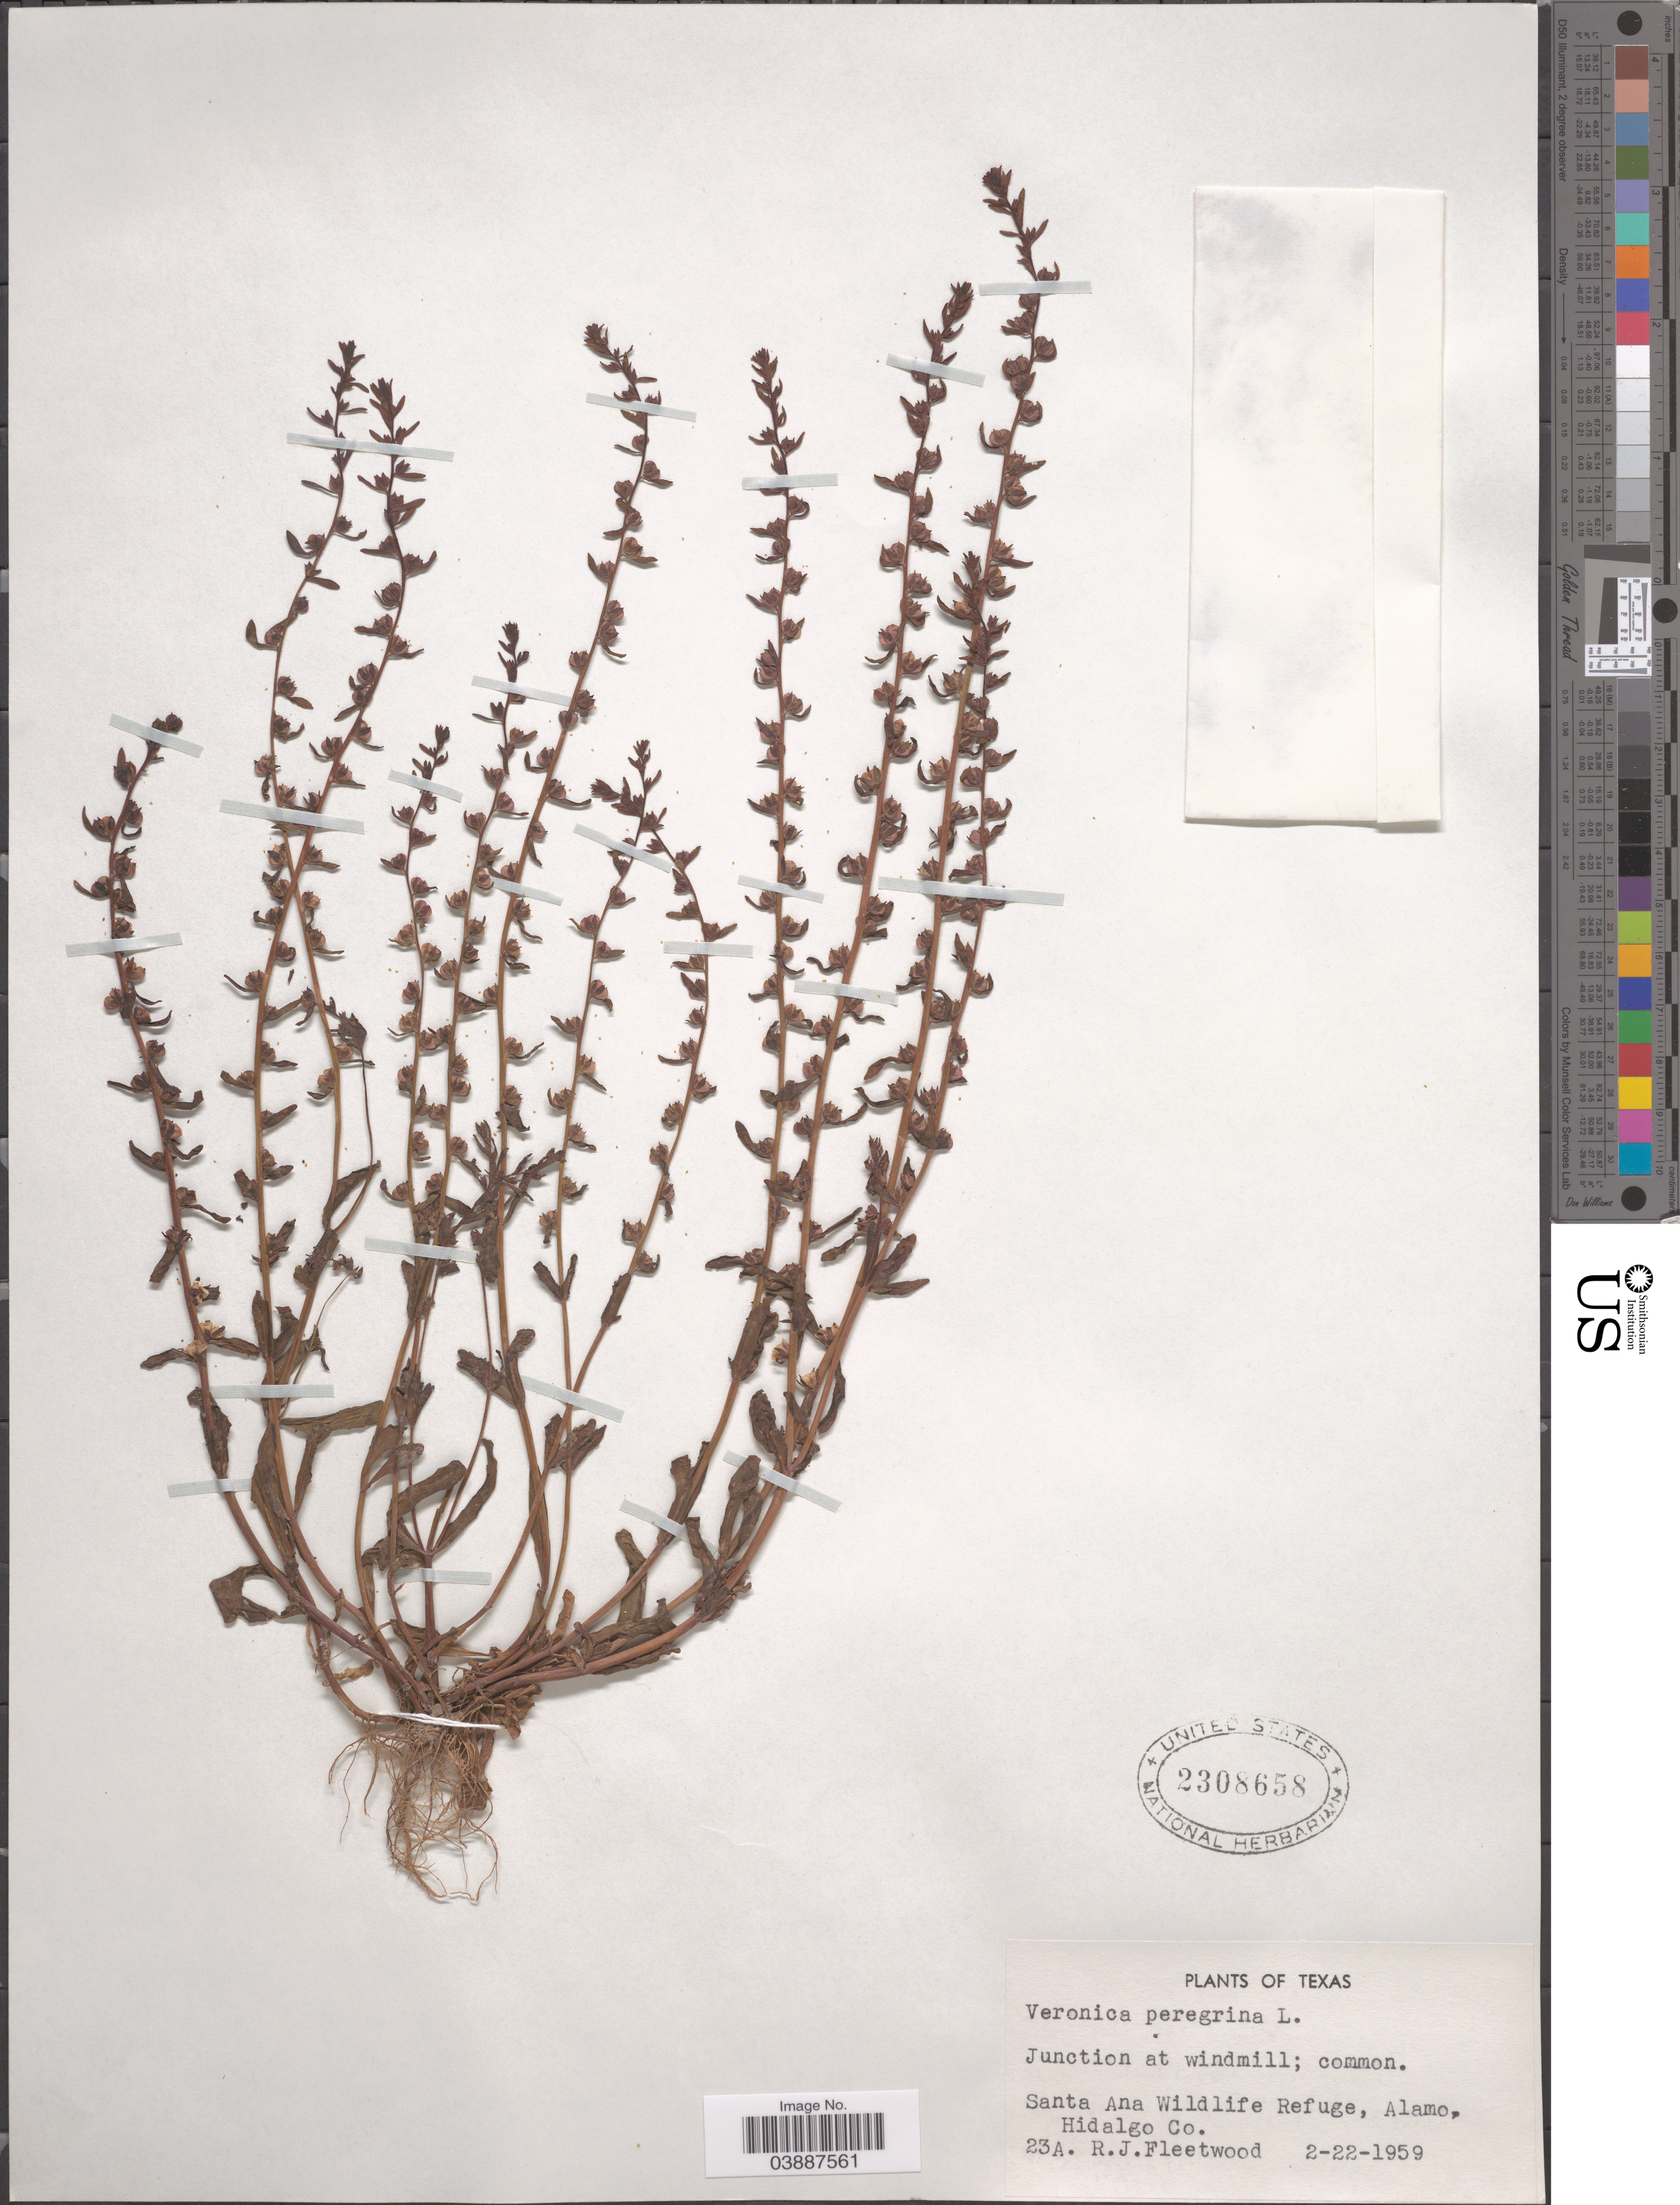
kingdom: Plantae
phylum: Tracheophyta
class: Magnoliopsida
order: Lamiales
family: Plantaginaceae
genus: Veronica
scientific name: Veronica peregrina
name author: L.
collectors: R. J. Fleetwood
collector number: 23A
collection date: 1959-02-22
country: United States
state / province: Texas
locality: Santa Ana Wildlife Refuge, Alamo. Hidalgo Co.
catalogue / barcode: US 2308658